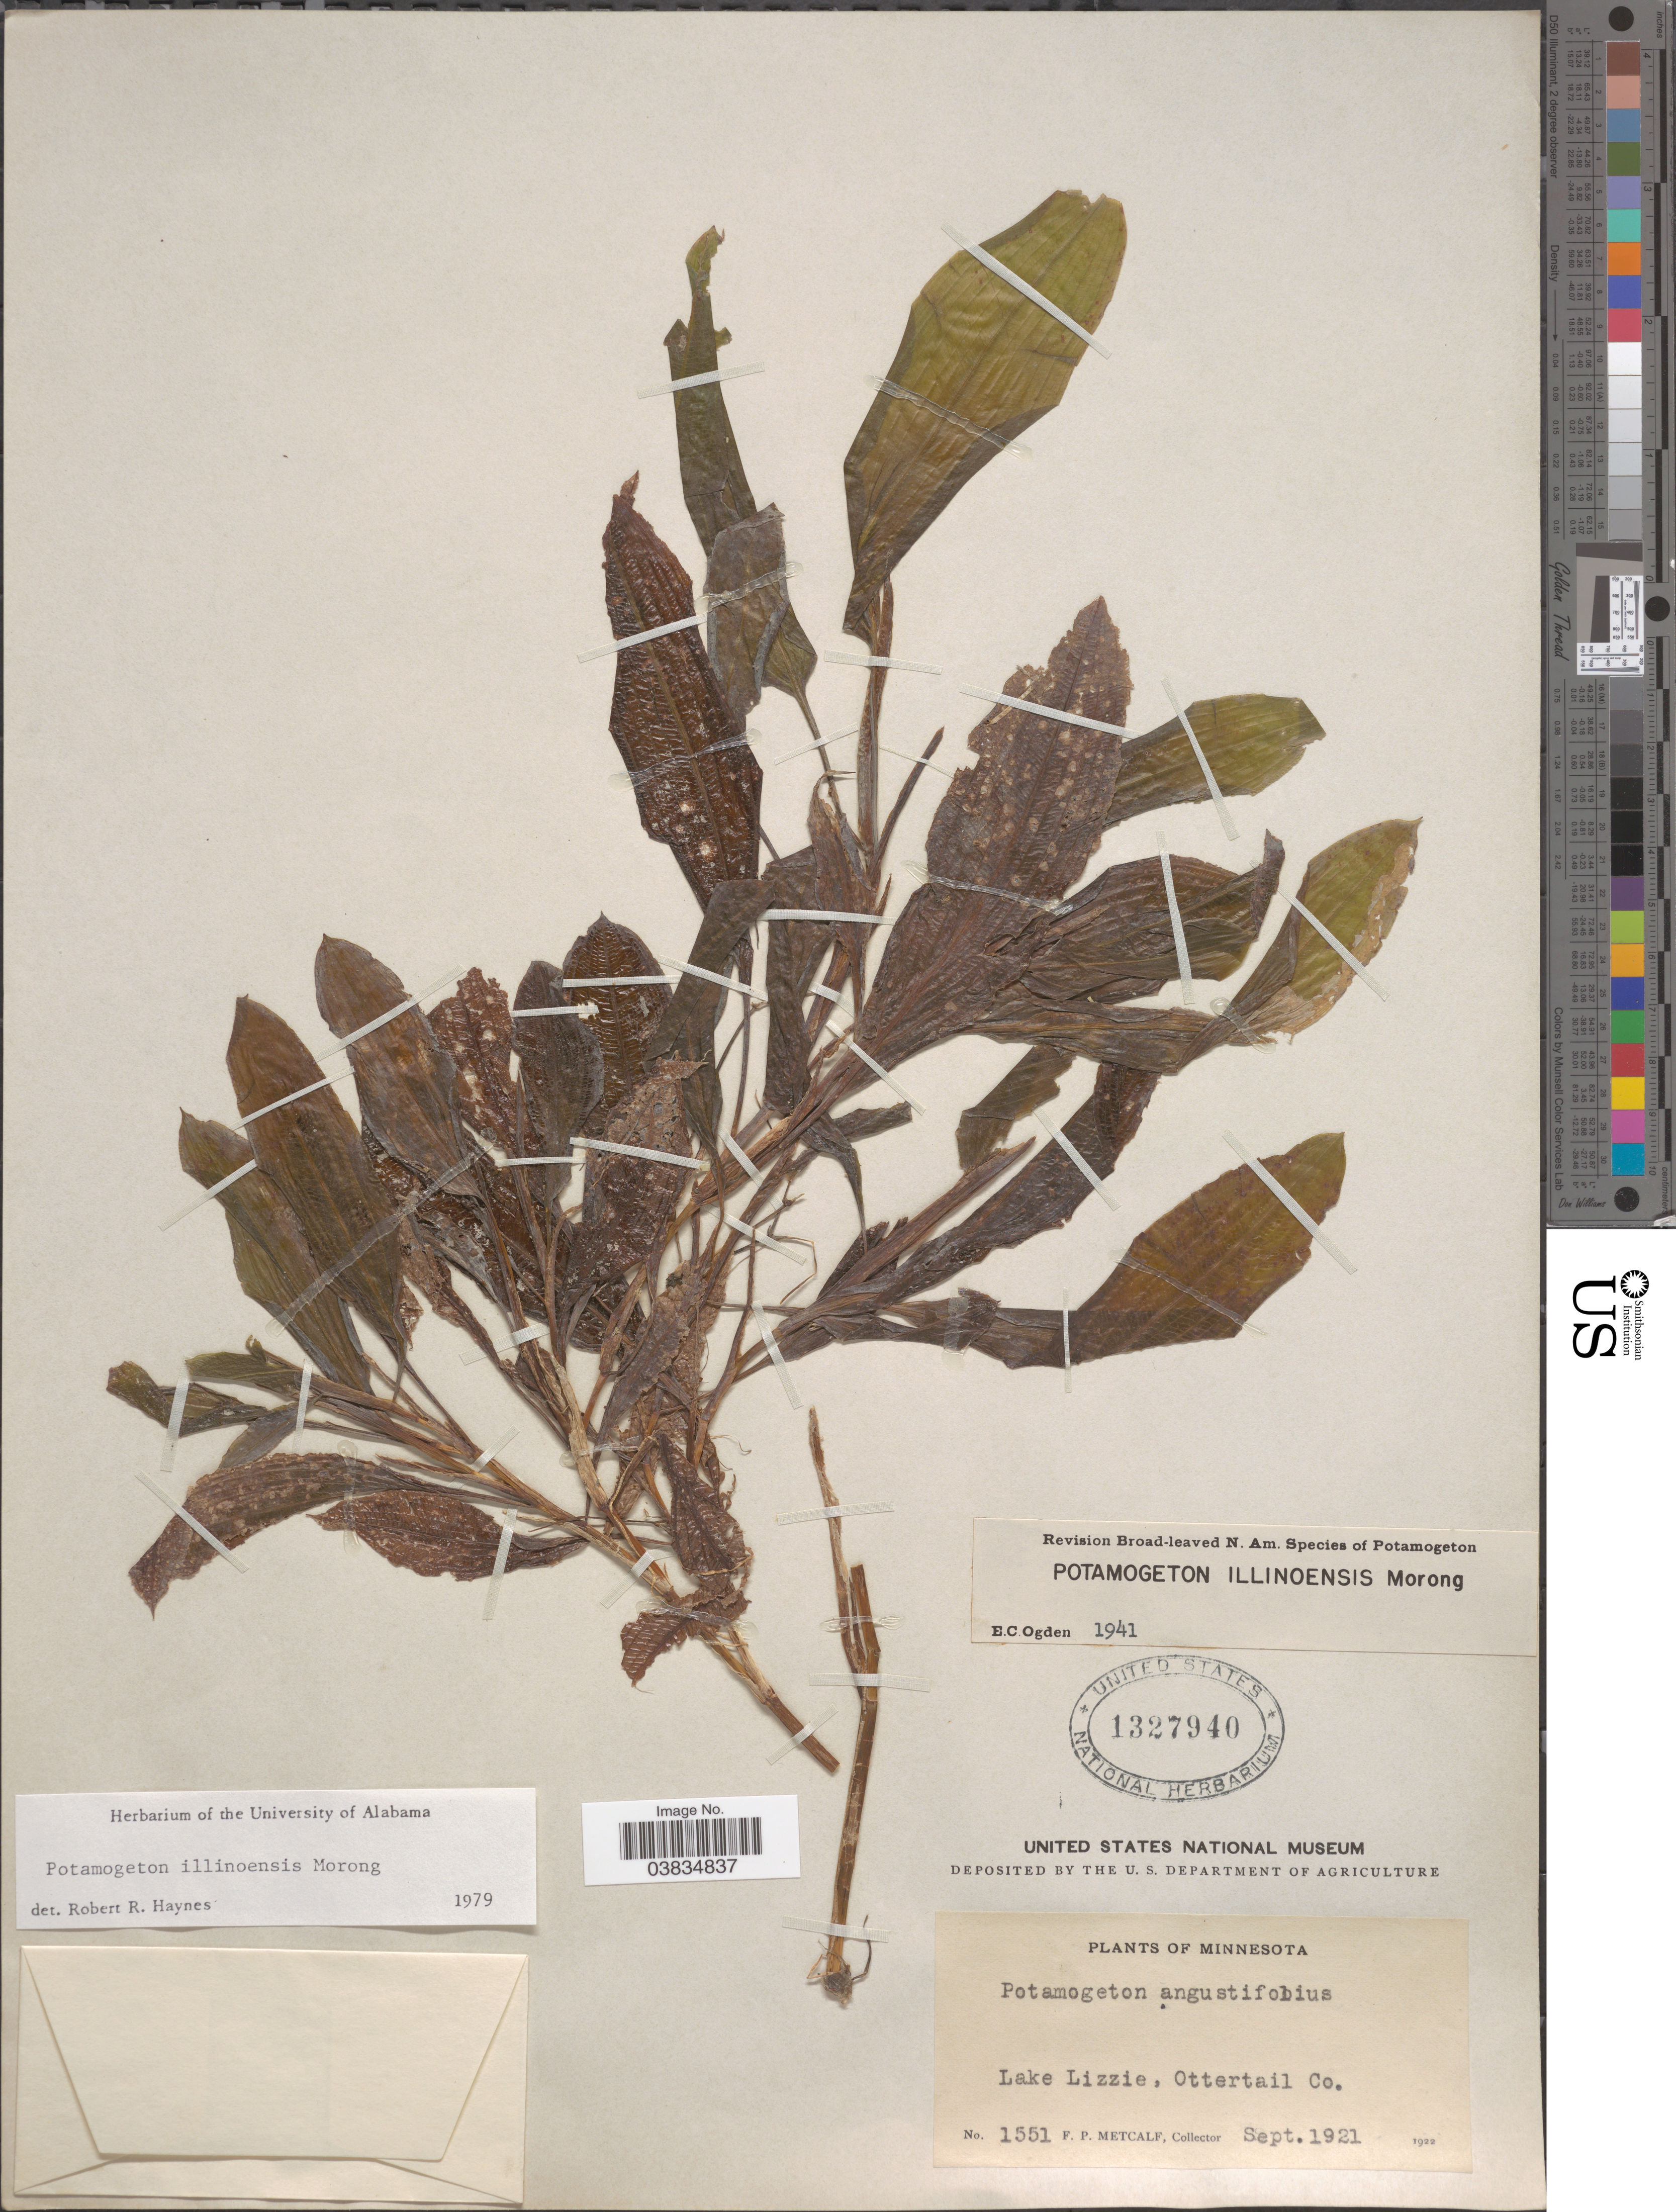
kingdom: Plantae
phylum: Tracheophyta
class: Liliopsida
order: Alismatales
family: Potamogetonaceae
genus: Potamogeton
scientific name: Potamogeton illinoensis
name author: Morong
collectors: F. Metcalf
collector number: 1551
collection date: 1921-09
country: United States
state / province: Minnesota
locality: Lake Lizzie, Ottertail Co.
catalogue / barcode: US 1327940